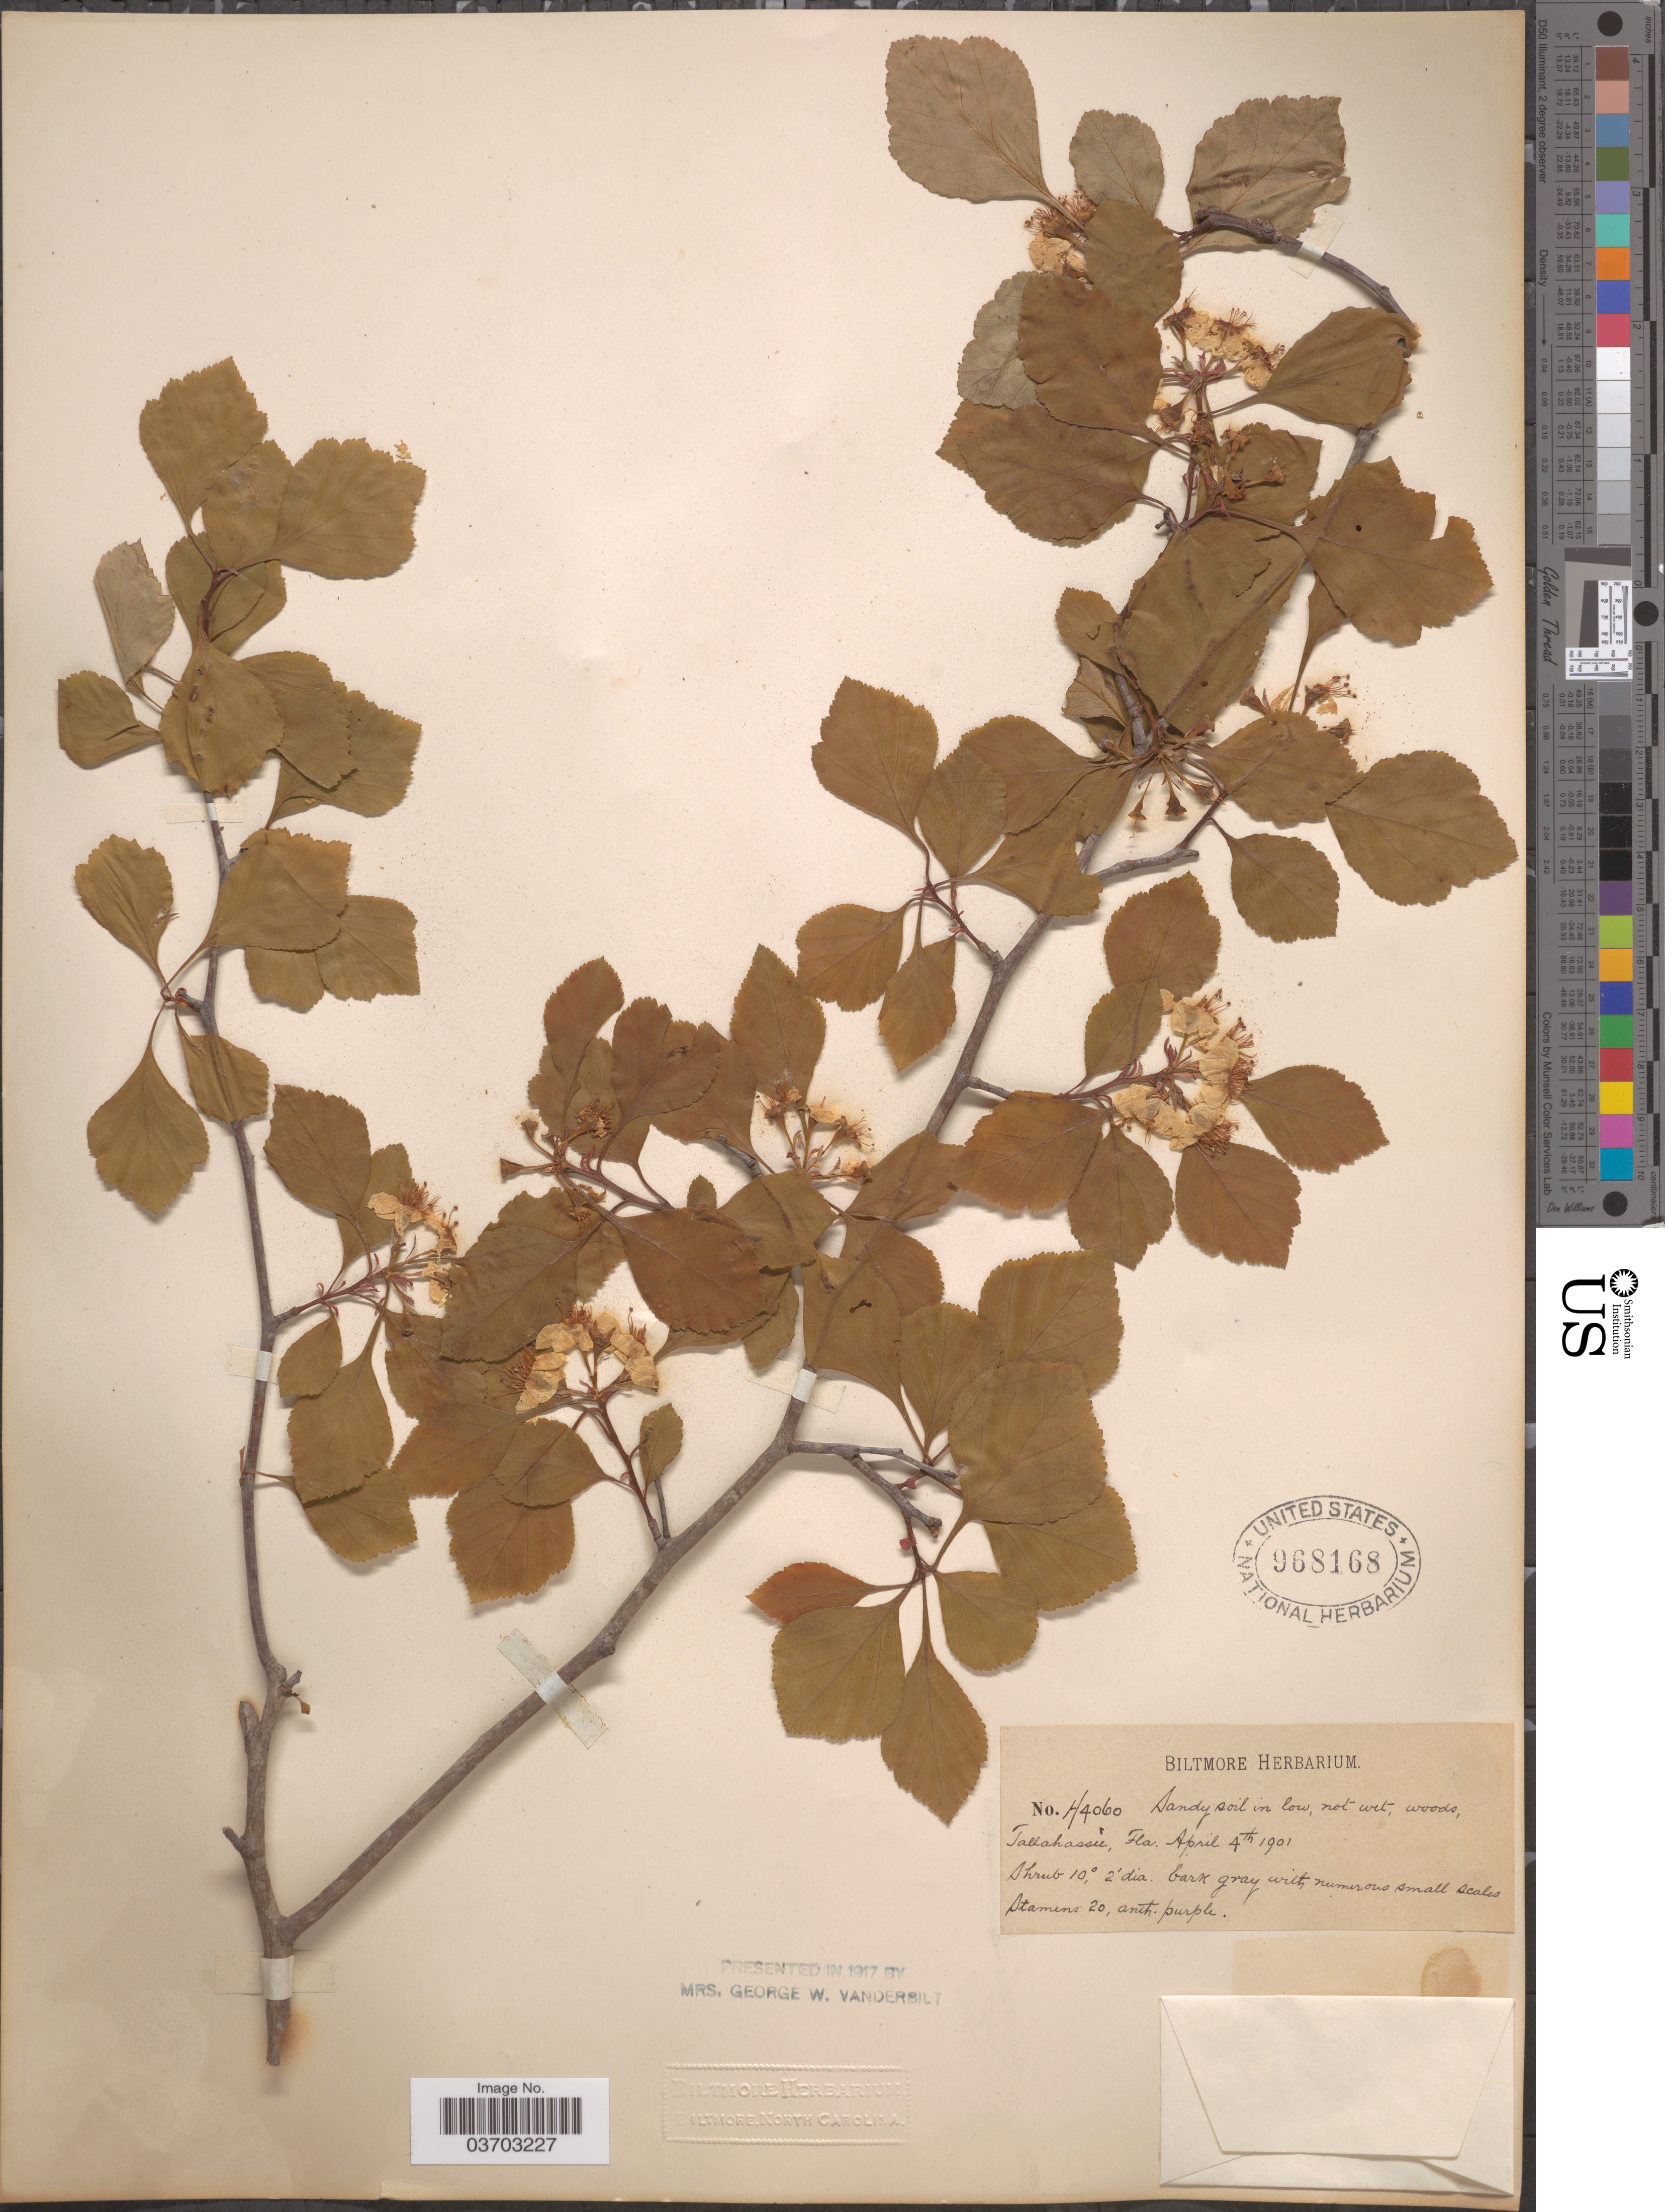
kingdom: Plantae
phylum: Tracheophyta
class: Magnoliopsida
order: Rosales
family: Rosaceae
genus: Crataegus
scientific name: Crataegus sp.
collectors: ex herb. Biltmore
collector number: H4060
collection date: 1901-04-04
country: United States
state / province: Florida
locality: Tallahassee.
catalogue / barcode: US 968168